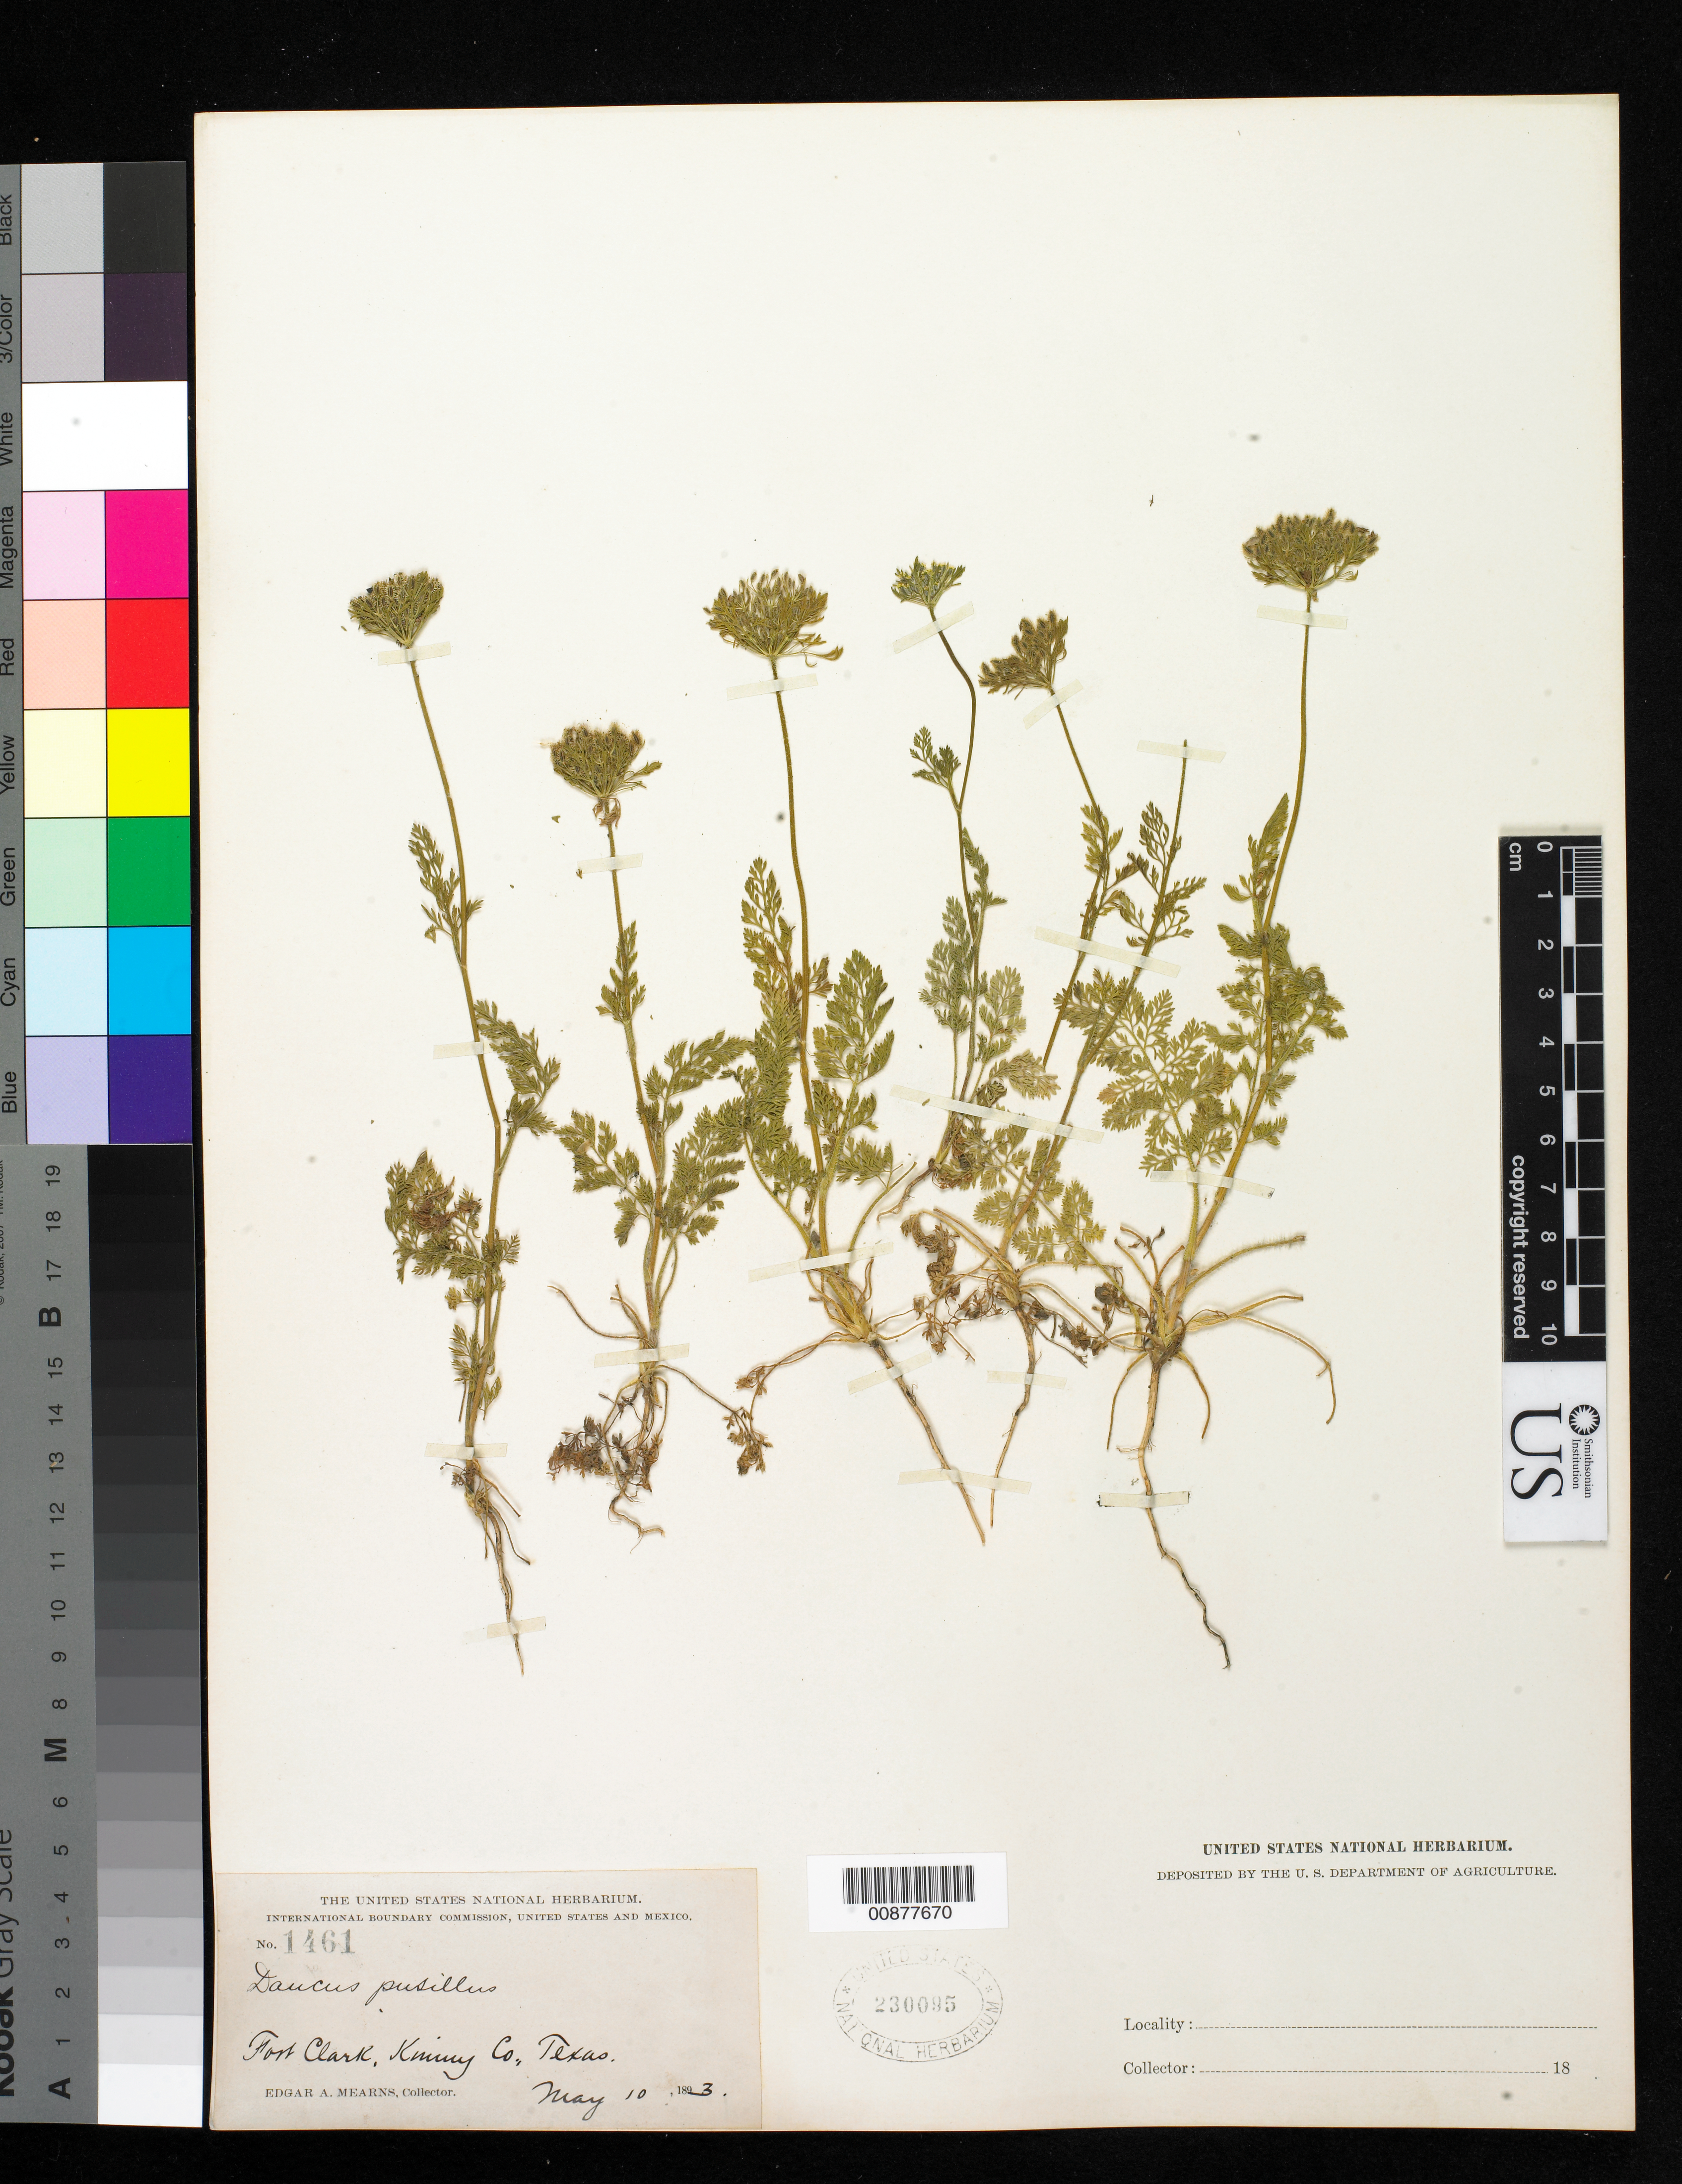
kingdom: Plantae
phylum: Tracheophyta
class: Magnoliopsida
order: Apiales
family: Apiaceae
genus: Daucus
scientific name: Daucus pusillus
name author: Michx.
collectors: E. A. Mearns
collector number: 1461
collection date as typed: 10 May 1893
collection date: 1893-05-10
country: United States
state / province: Texas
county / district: Kinney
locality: Fort Clark, Kinney County, Texas.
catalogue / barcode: US 230095